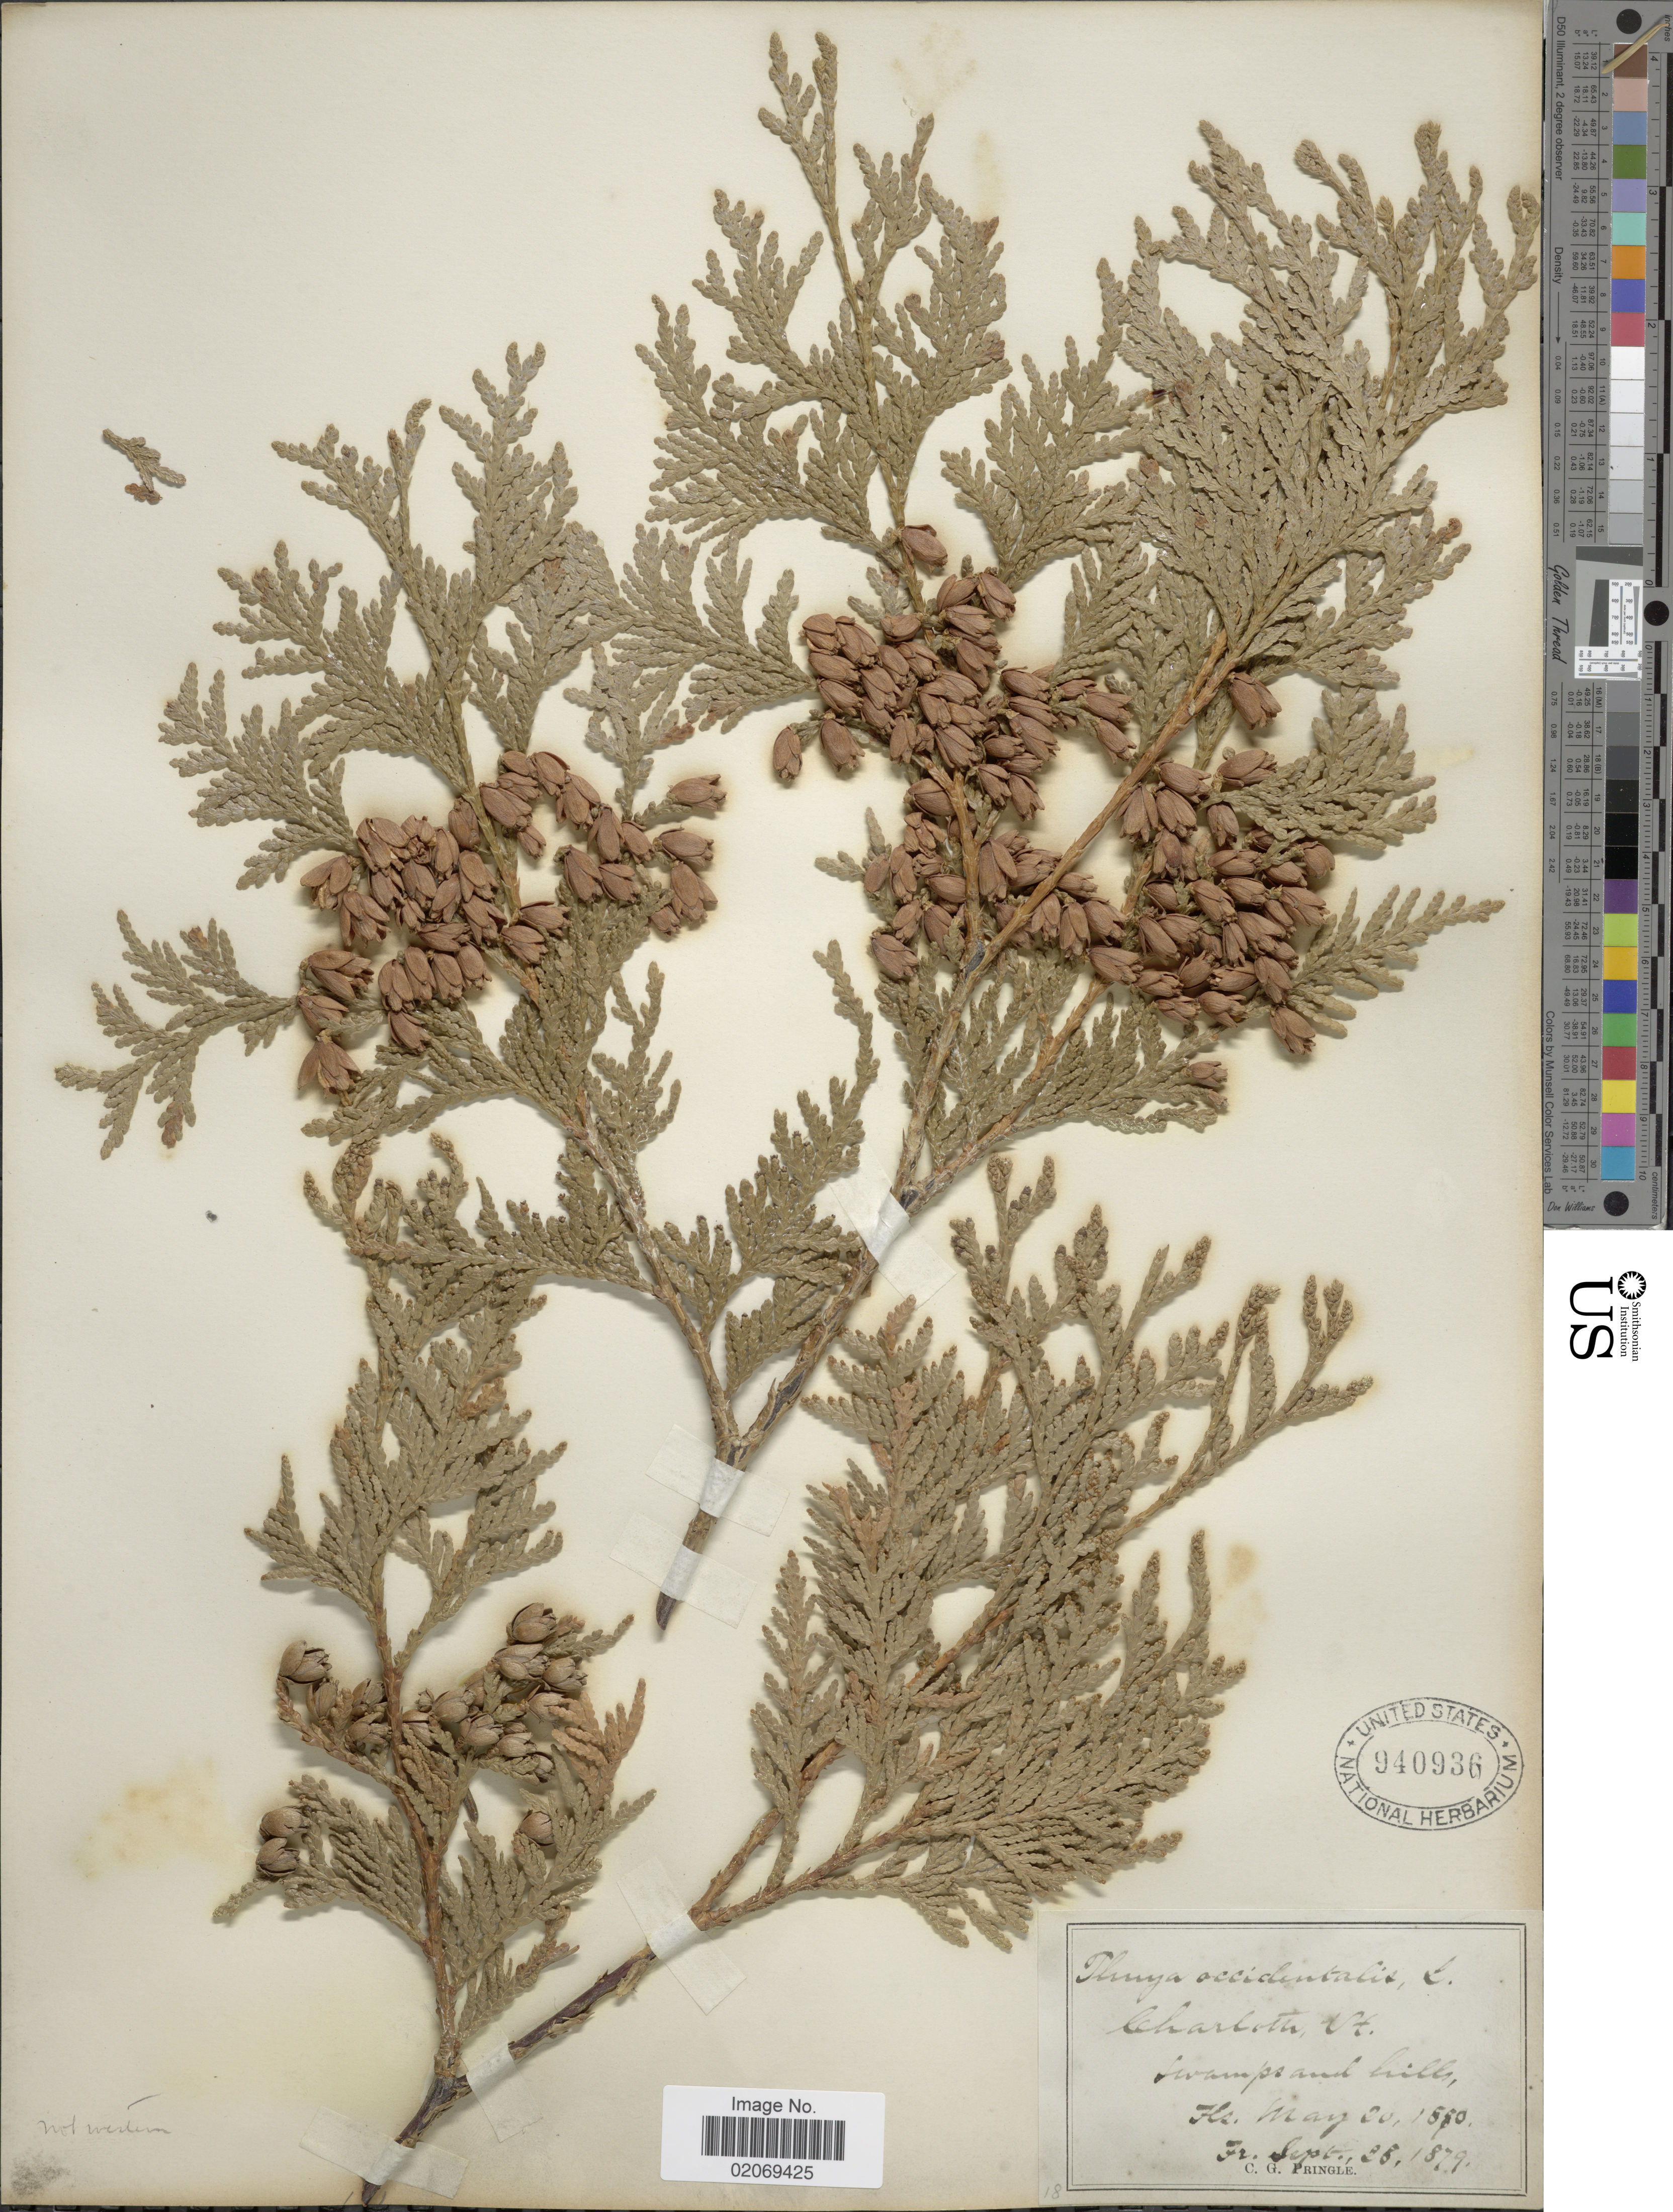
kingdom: Plantae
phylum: Tracheophyta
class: Pinopsida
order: Pinales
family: Cupressaceae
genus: Thuja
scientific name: Thuja occidentalis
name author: L.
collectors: C. G. Pringle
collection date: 1870-05-20/1879-09-28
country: United States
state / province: Vermont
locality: Charloth, Swamps and hills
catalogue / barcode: US 940936